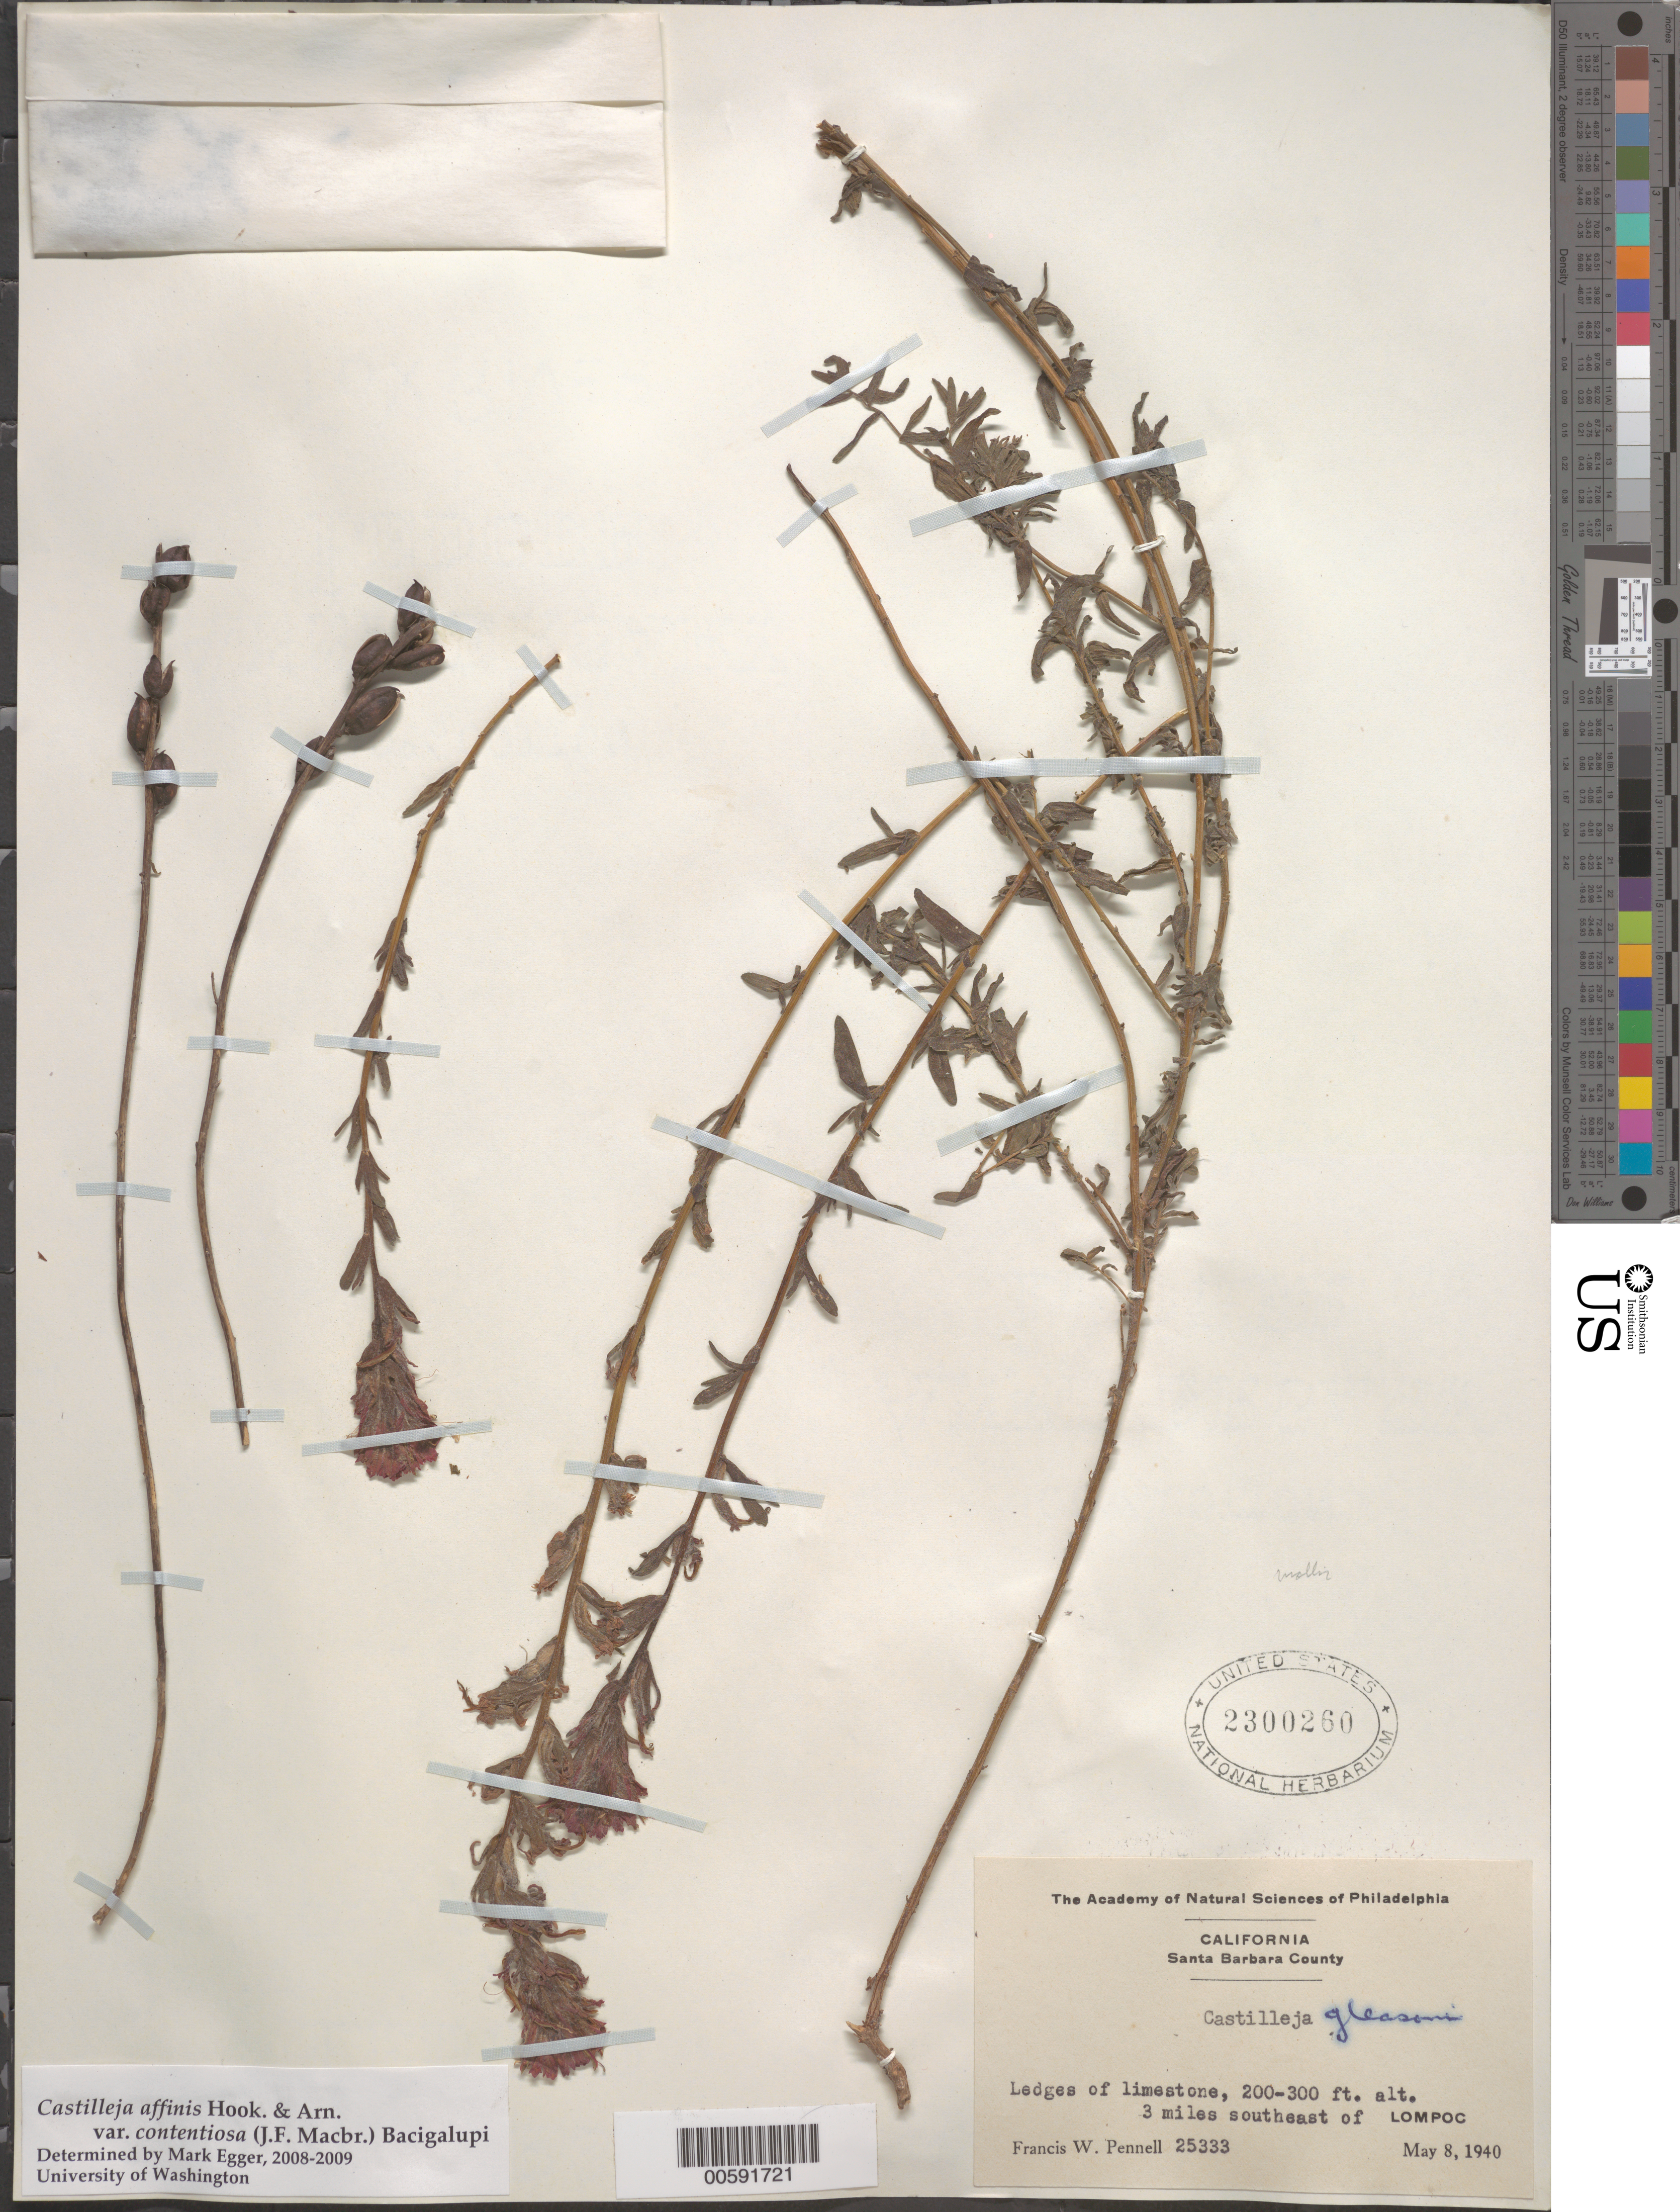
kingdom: Plantae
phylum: Tracheophyta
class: Magnoliopsida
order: Lamiales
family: Orobanchaceae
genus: Castilleja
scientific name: Castilleja affinis var. contentiosa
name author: (J.F. Macbr.) Bacigalupi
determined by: Egger, J. M., University of Washington Botanic Gardens (UNITED STATES)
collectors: F. W. Pennell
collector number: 25333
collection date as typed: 08 May 1940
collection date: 1940-05-08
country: United States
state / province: California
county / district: Santa Barbara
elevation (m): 61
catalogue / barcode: US 2300260